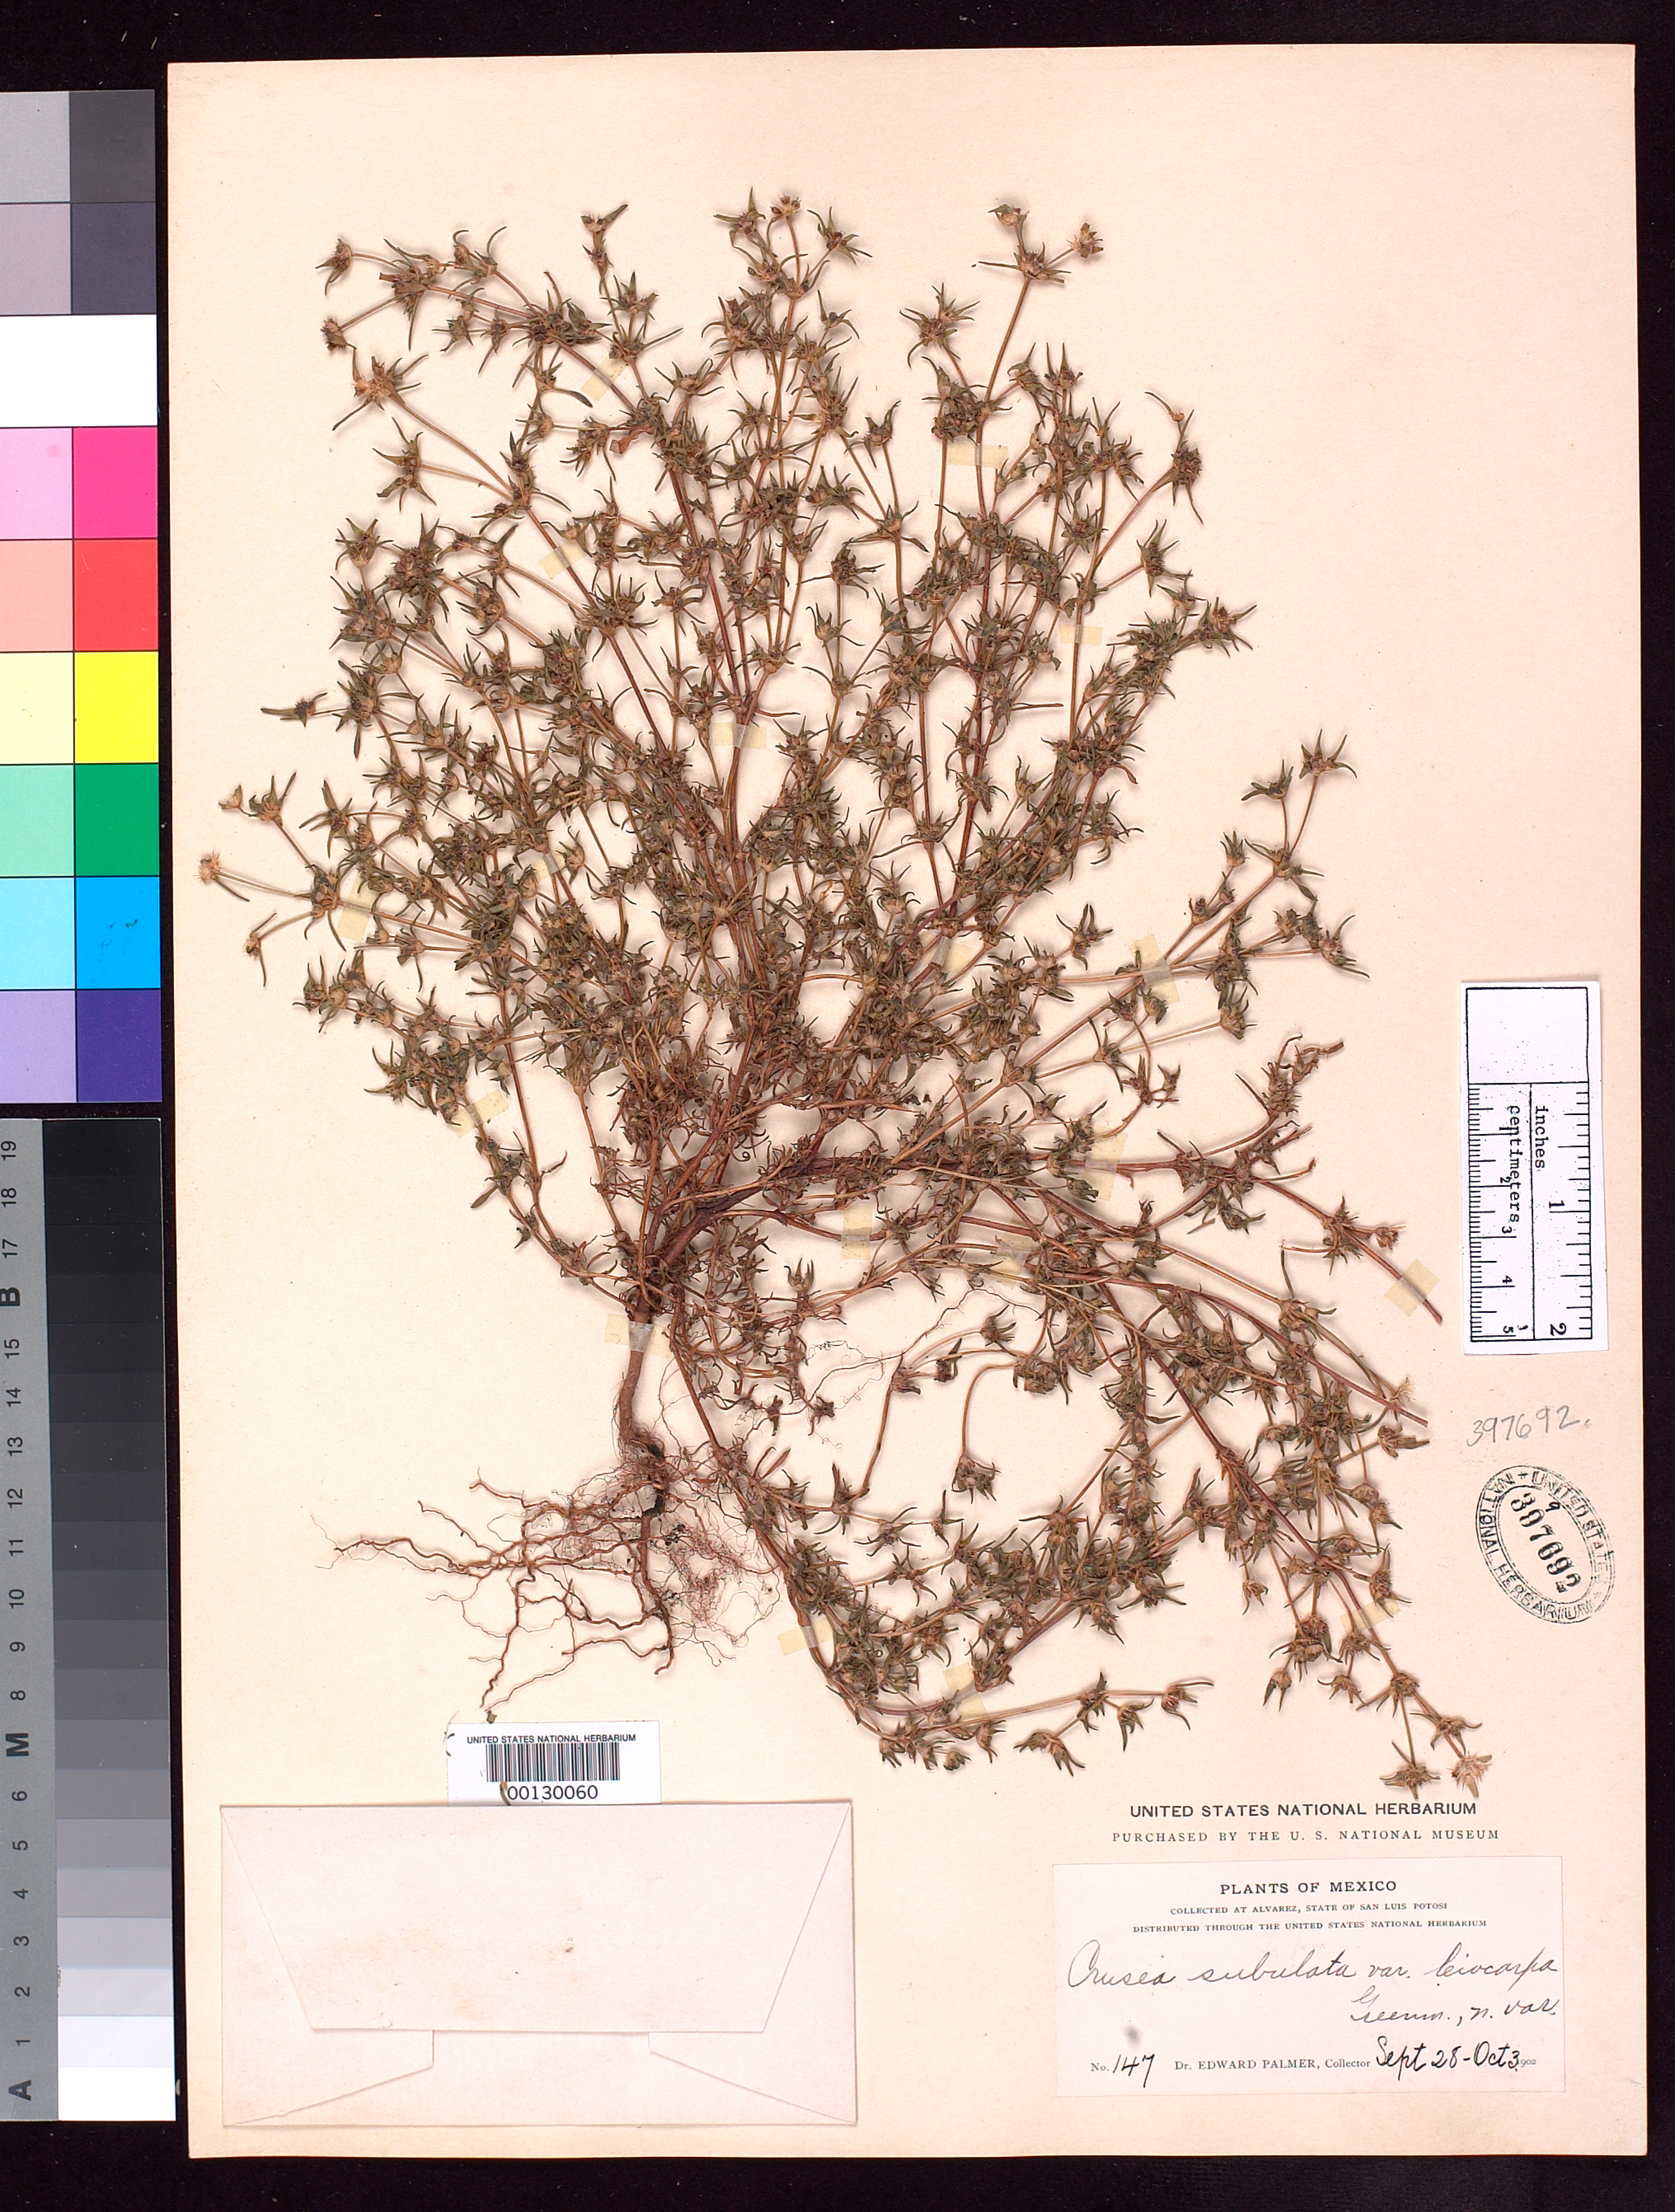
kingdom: Plantae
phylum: Tracheophyta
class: Magnoliopsida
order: Gentianales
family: Rubiaceae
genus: Crusea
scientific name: Crusea subulata var. leiocarpa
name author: Greenm.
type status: Type Collection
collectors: E. Palmer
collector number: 147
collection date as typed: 28 Sep 1902 to 03 Oct 1902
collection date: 1902-09-28/1902-10-03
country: Mexico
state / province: San Luis Potosi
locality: Alverez.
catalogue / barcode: US 397692